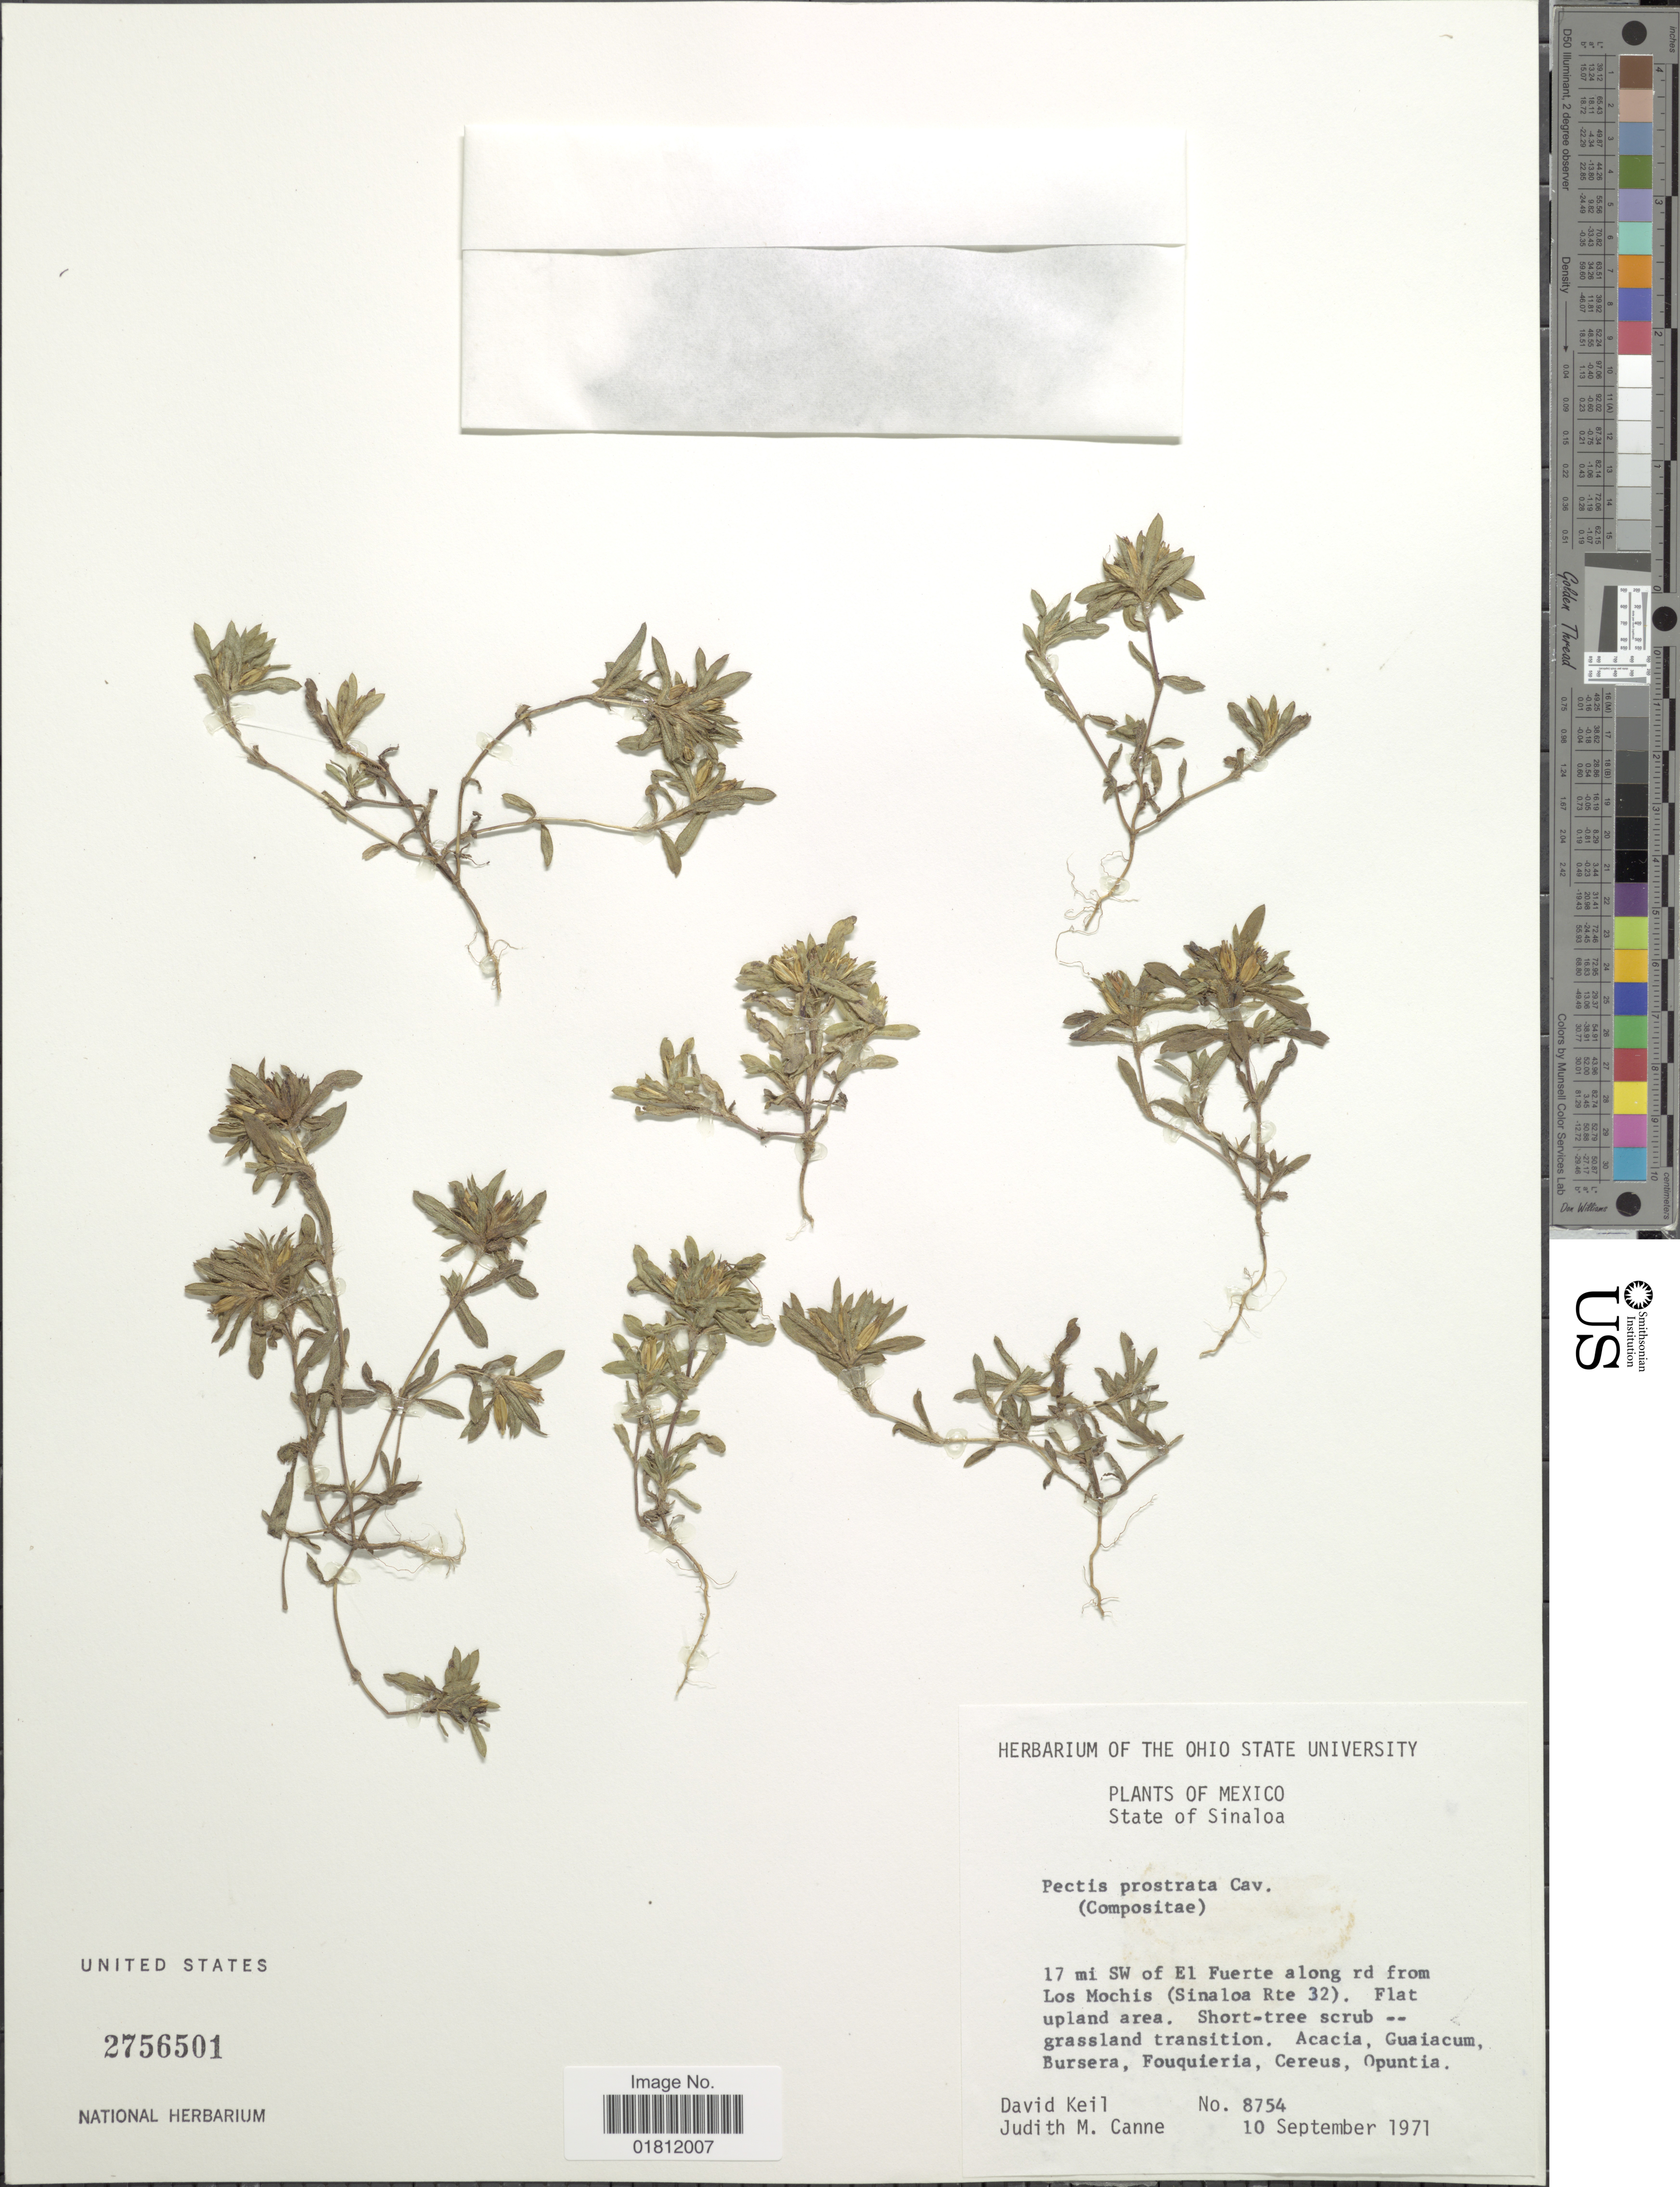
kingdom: Plantae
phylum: Tracheophyta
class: Magnoliopsida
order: Asterales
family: Asteraceae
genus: Pectis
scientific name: Pectis prostrata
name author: Cav.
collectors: D. J. Keil & J. M. Canne-Hilliker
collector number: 8754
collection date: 1971-09-10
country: Mexico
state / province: Sinaloa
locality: State of Sinaloa, 17 mi SW of El Fuerte along rd from Los Mochis (Sinaloa Rte 32).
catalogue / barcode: US 2756501